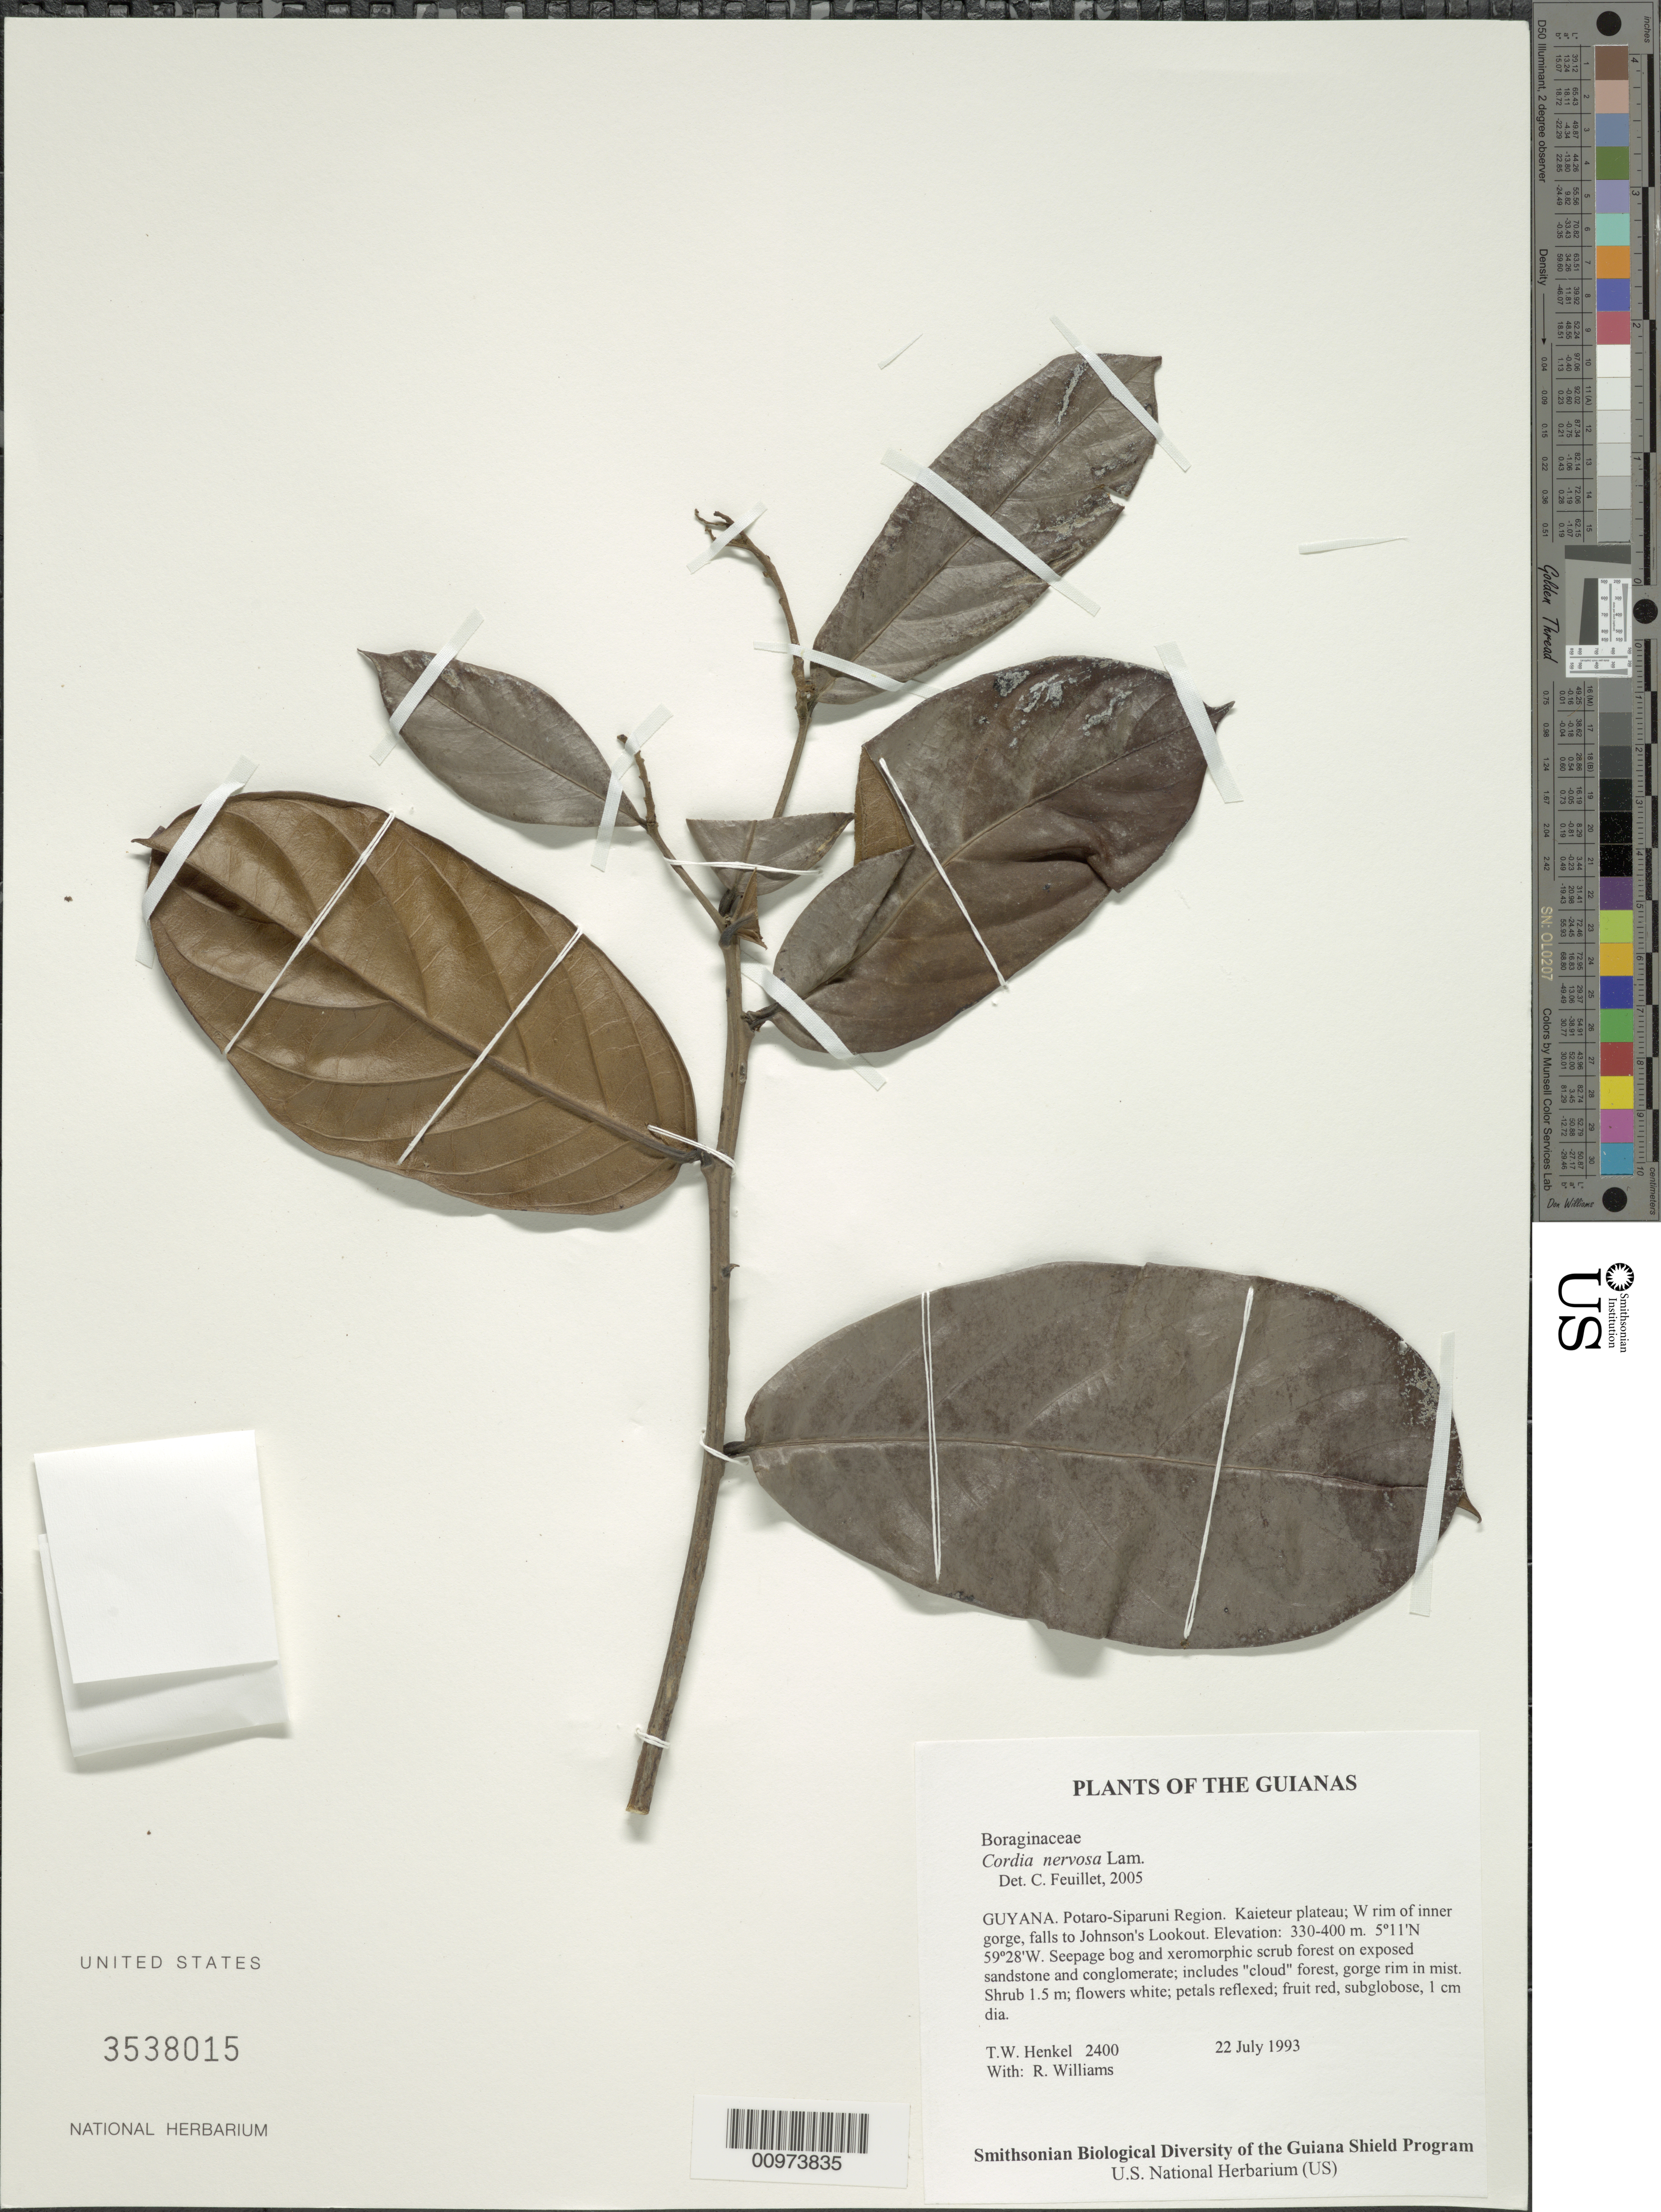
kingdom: Plantae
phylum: Tracheophyta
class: Magnoliopsida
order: Boraginales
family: Cordiaceae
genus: Cordia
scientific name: Cordia nervosa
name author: Lam.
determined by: Feuillet, C.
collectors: T. Henkel & R. Williams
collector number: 2400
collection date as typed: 22 July 1993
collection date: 1993-07-22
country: Guyana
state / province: Potaro-Siparuni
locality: Kaieteur plateau; W rim of inner gorge, falls to Johnson's Lookout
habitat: Seepage bog and xeromorphic scrub forest on exposed sandstone and conglomerate; includes "cloud" forest, gorge rim in mist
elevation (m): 330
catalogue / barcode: US 3538015